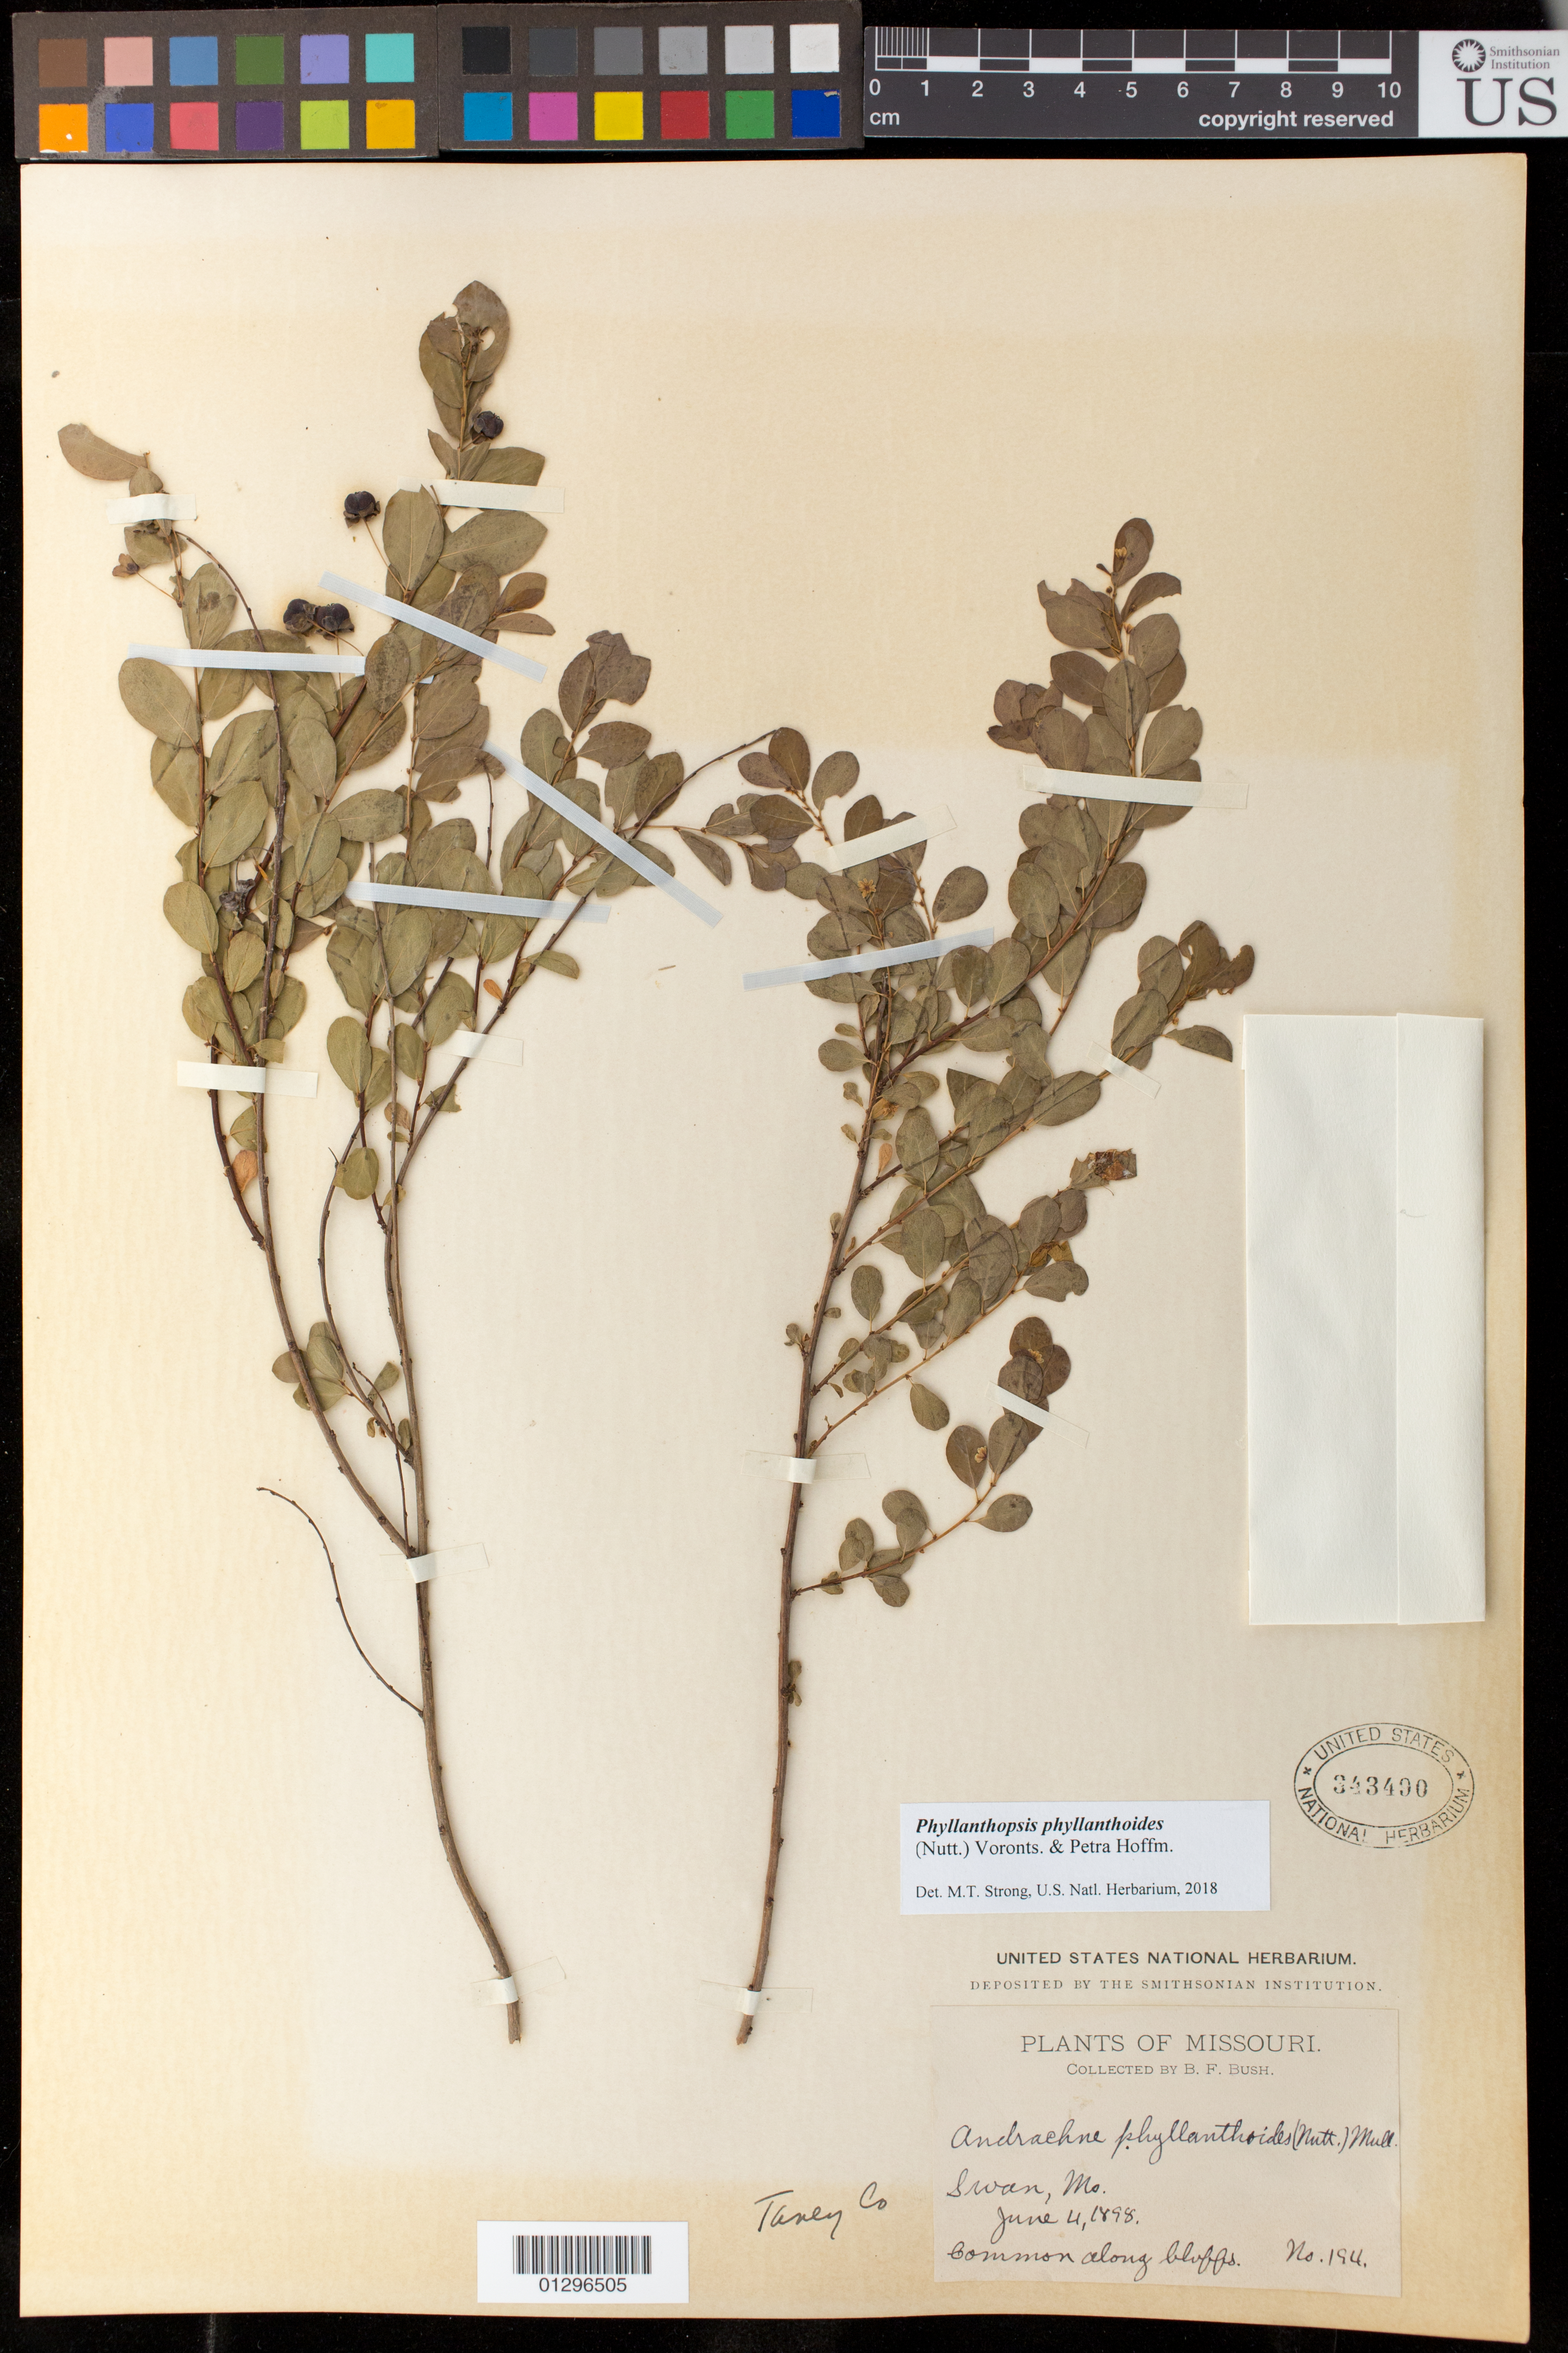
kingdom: Plantae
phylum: Tracheophyta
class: Magnoliopsida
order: Malpighiales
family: Phyllanthaceae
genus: Phyllanthopsis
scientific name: Phyllanthopsis phyllanthoides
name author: (Nutt.) Voronts. & Petra Hoffm.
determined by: Strong, M. T., (US), Smithsonian Institution - National Museum of Natural History (UNITED STATES)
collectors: B. F. Bush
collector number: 194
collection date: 1899-06-04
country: United States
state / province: Missouri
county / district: Taney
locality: Swan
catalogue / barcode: US 343490